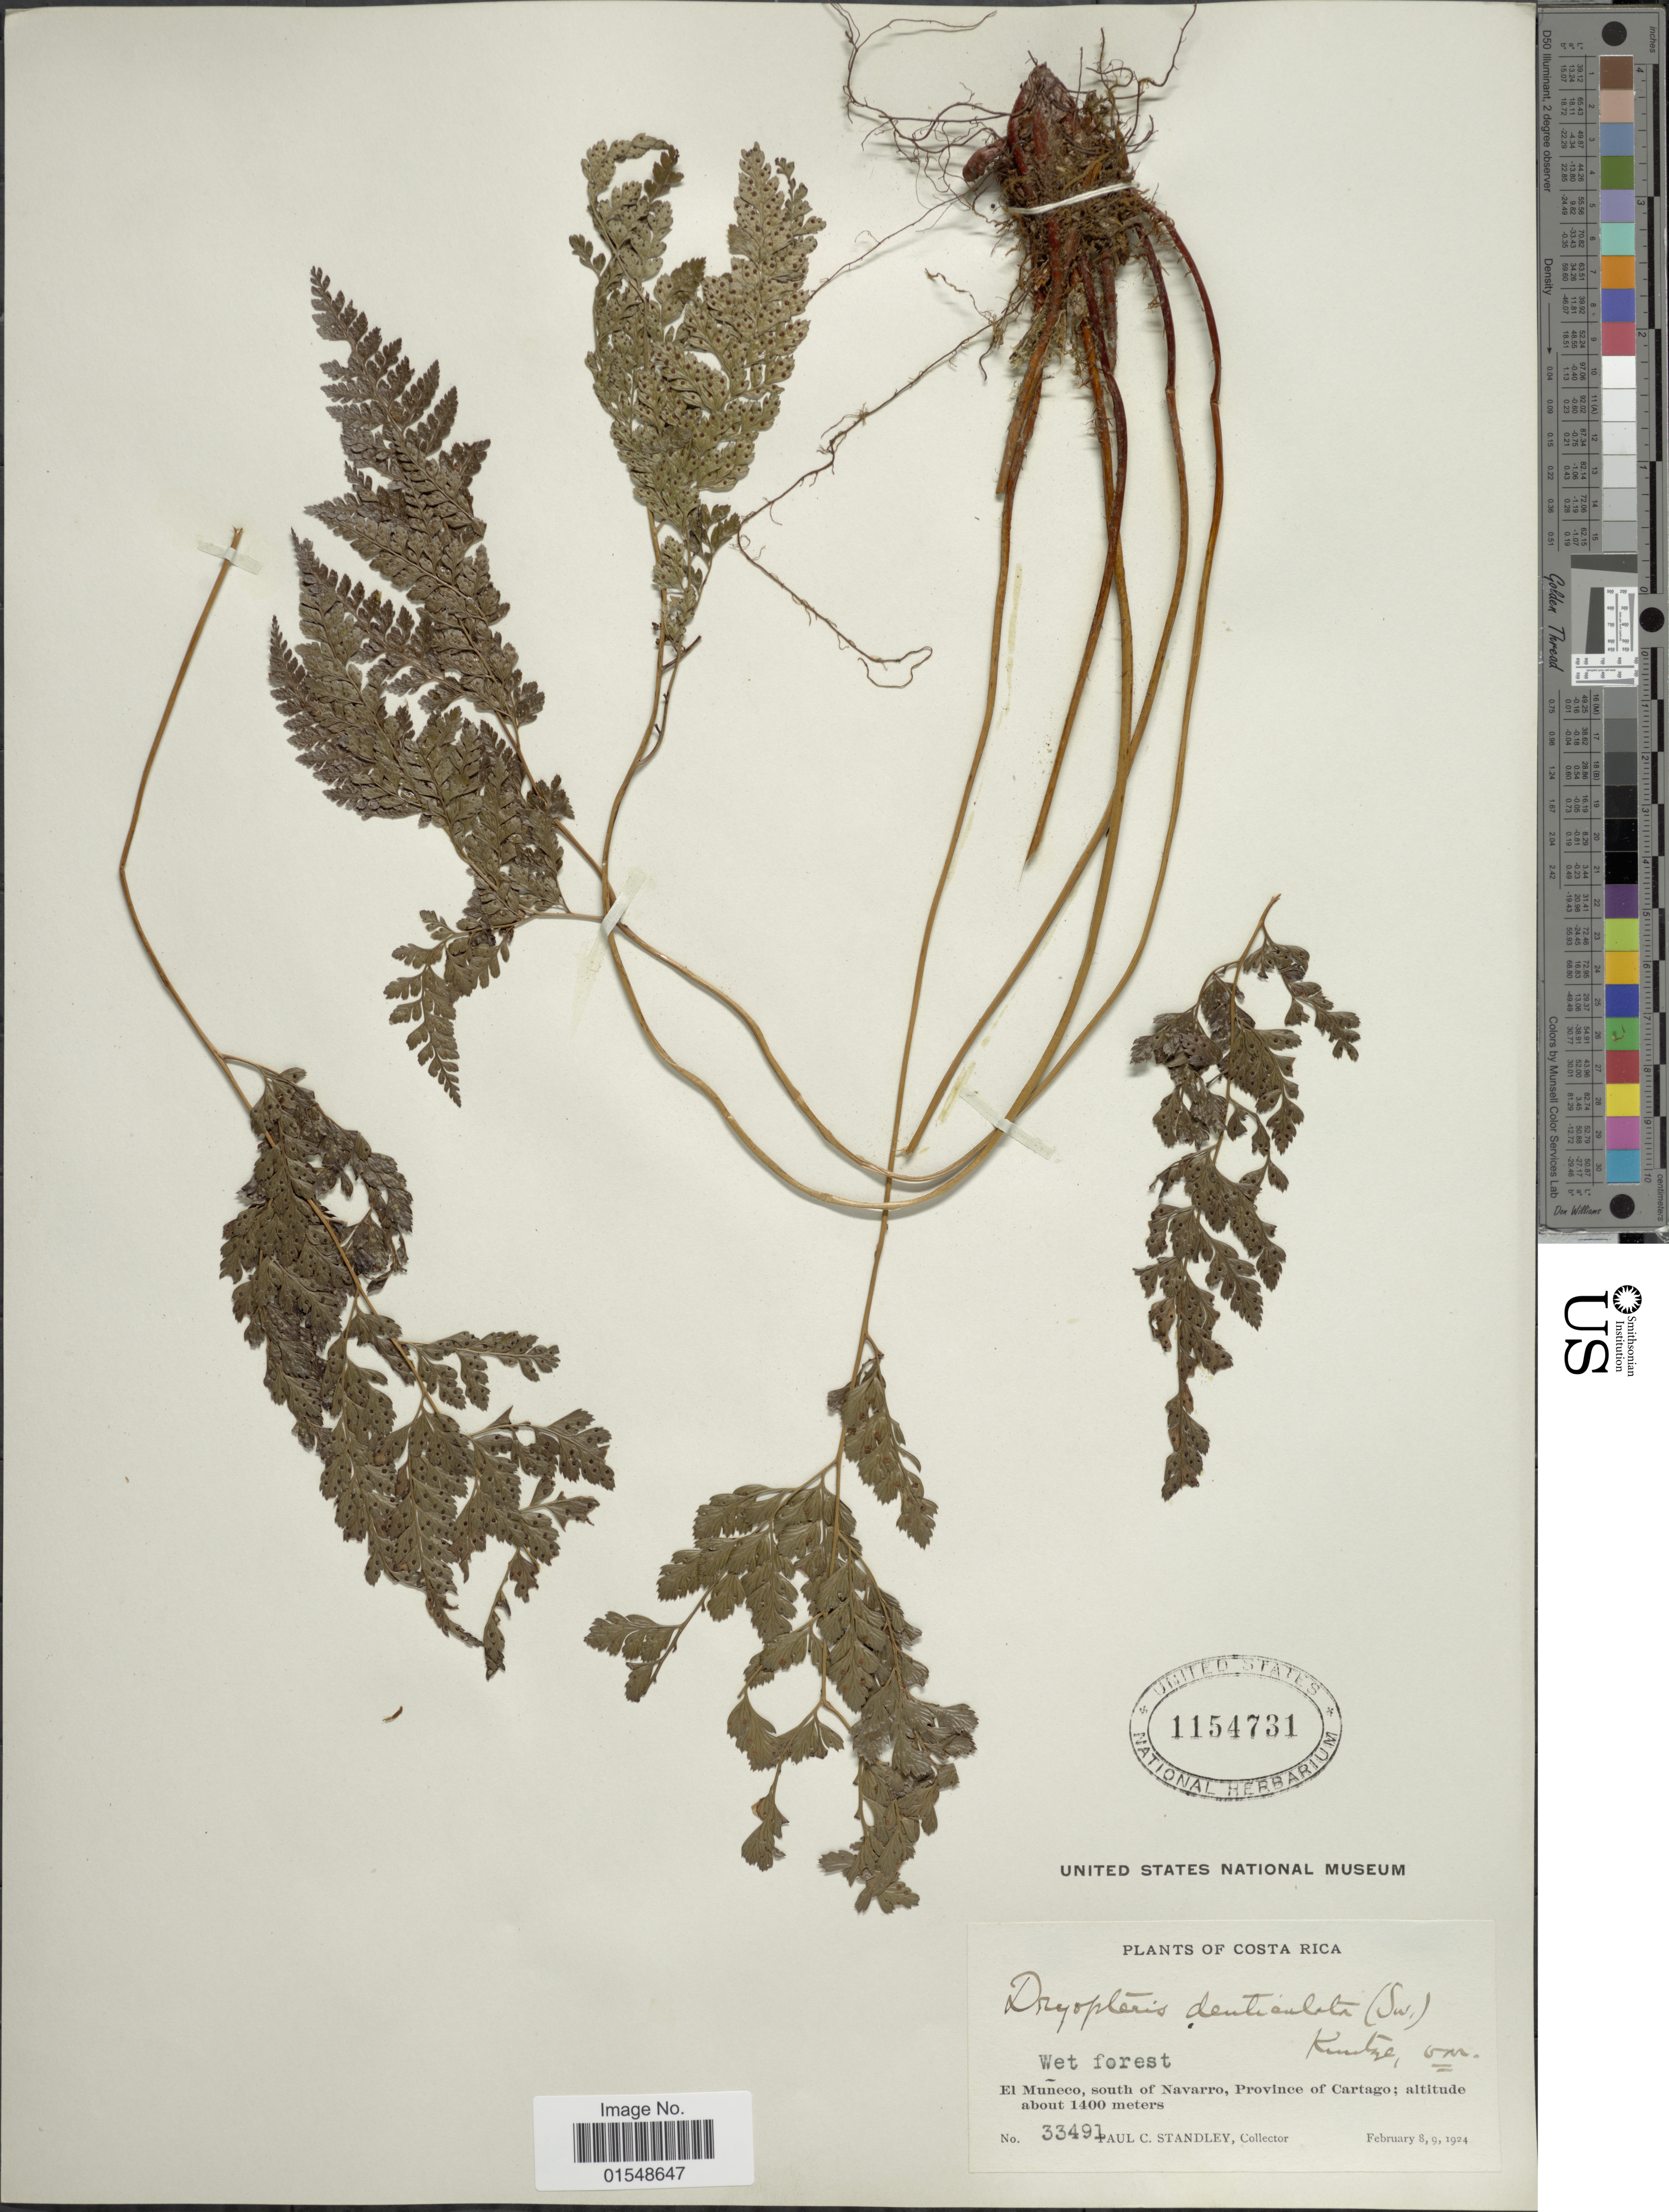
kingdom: Plantae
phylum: Tracheophyta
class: Polypodiopsida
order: Polypodiales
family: Dryopteridaceae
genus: Arachniodes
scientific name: Arachniodes denticulata var. jucunda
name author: (Fée) Lellinger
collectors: P. C. Standley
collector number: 33491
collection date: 1924-02-08/1924-02-09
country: Costa Rica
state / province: Cartago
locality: El Muñeco, south of Navarro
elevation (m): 1400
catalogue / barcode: US 1154731